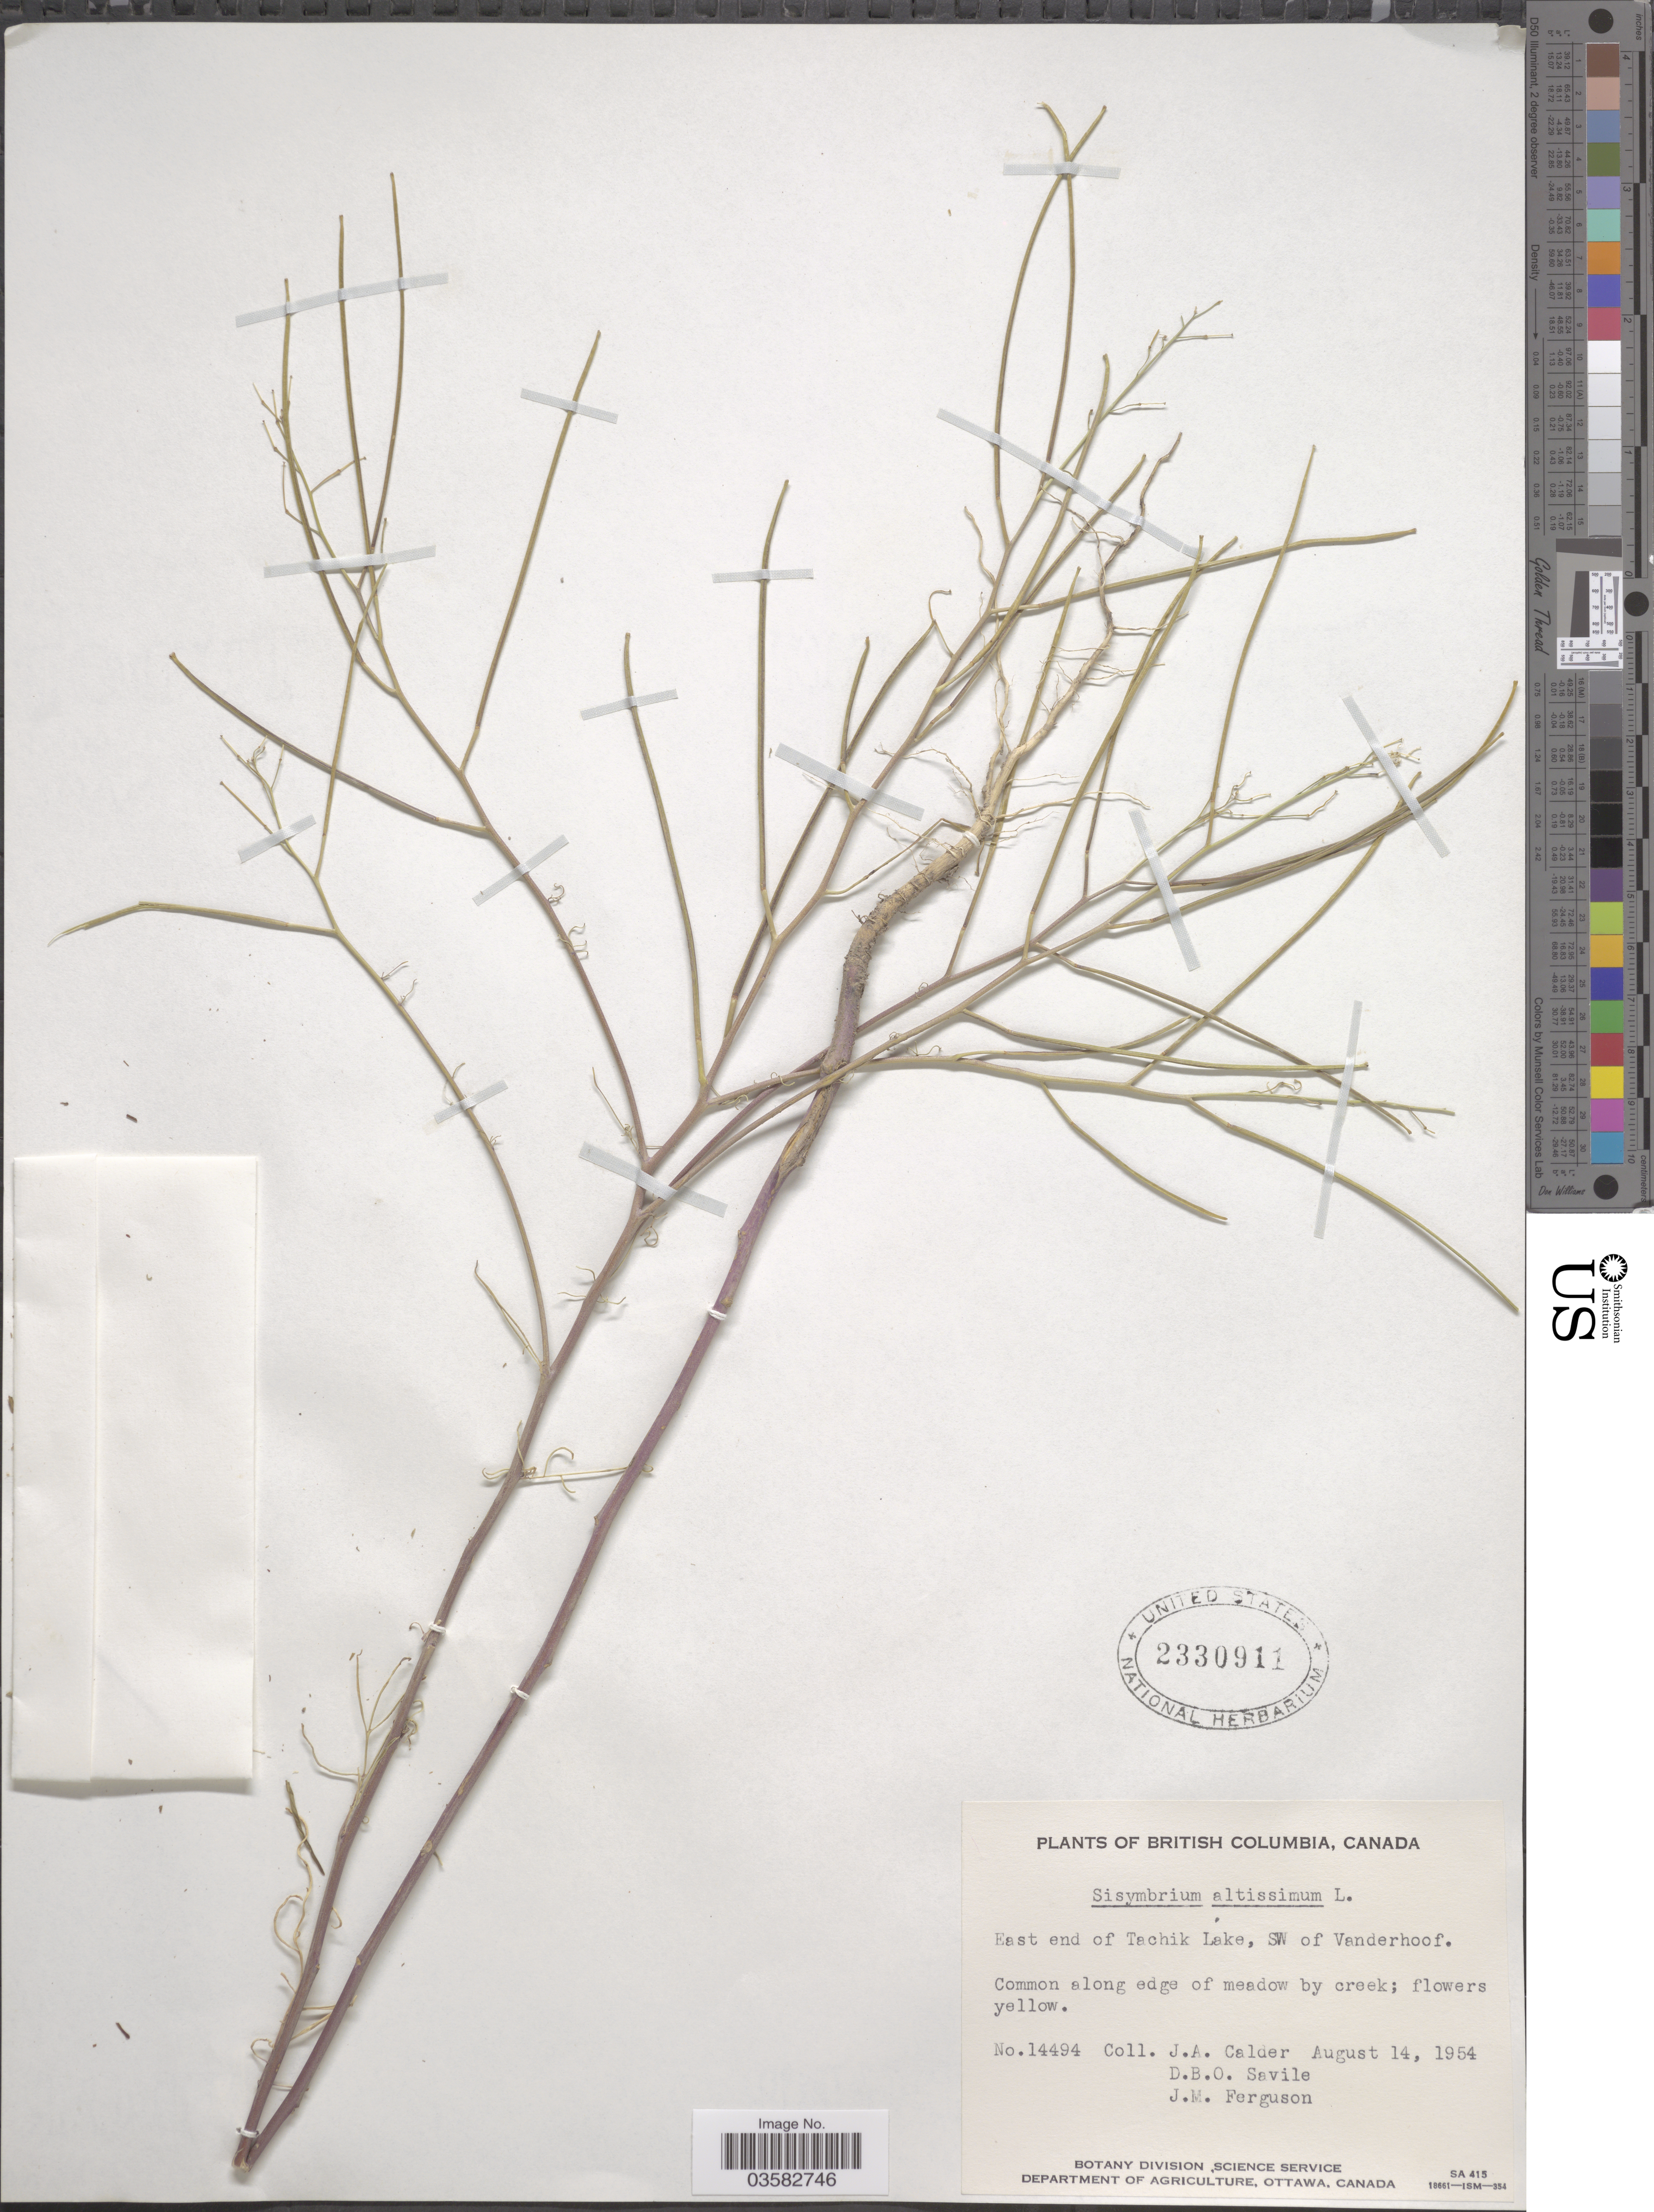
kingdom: Plantae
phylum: Tracheophyta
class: Magnoliopsida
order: Brassicales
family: Brassicaceae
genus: Sisymbrium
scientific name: Sisymbrium altissimum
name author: L.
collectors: J. A. Calder, D. Savile & J. M. Ferguson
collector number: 14494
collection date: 1954-08-14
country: Canada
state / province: British Columbia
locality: East end of Tachik Lake, SW of Vanderhoof.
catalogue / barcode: US 2330911